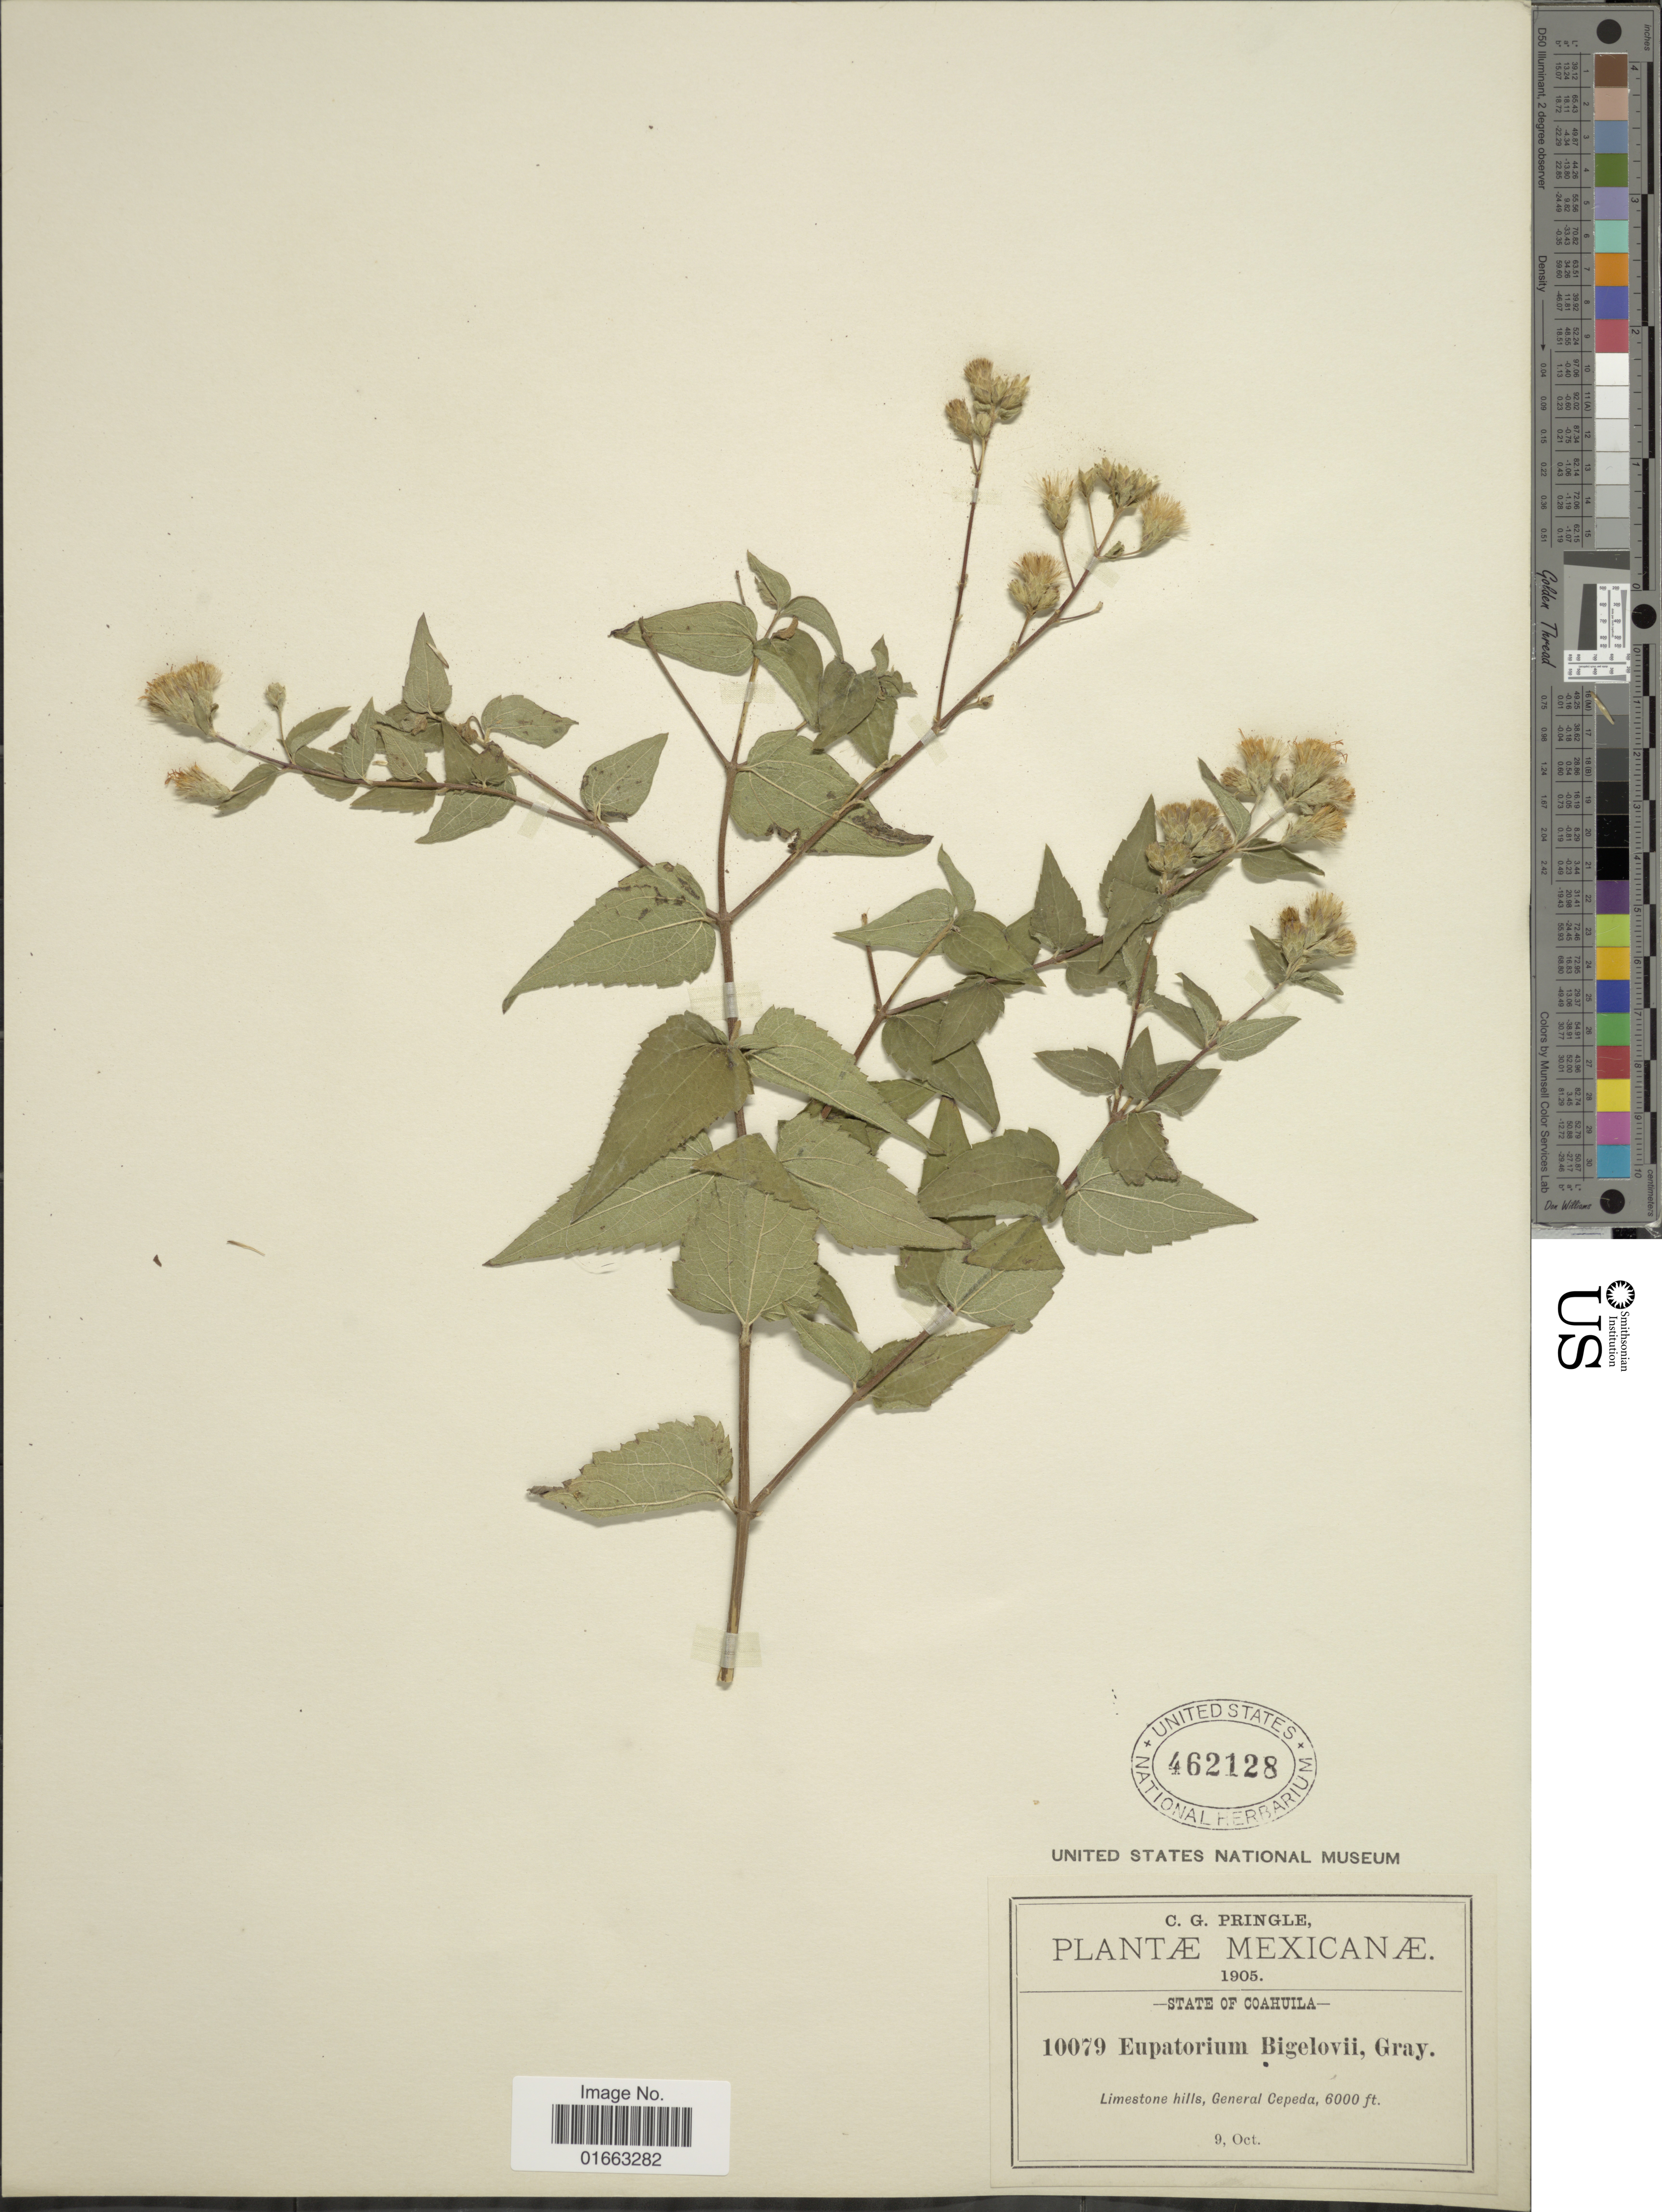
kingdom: Plantae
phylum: Tracheophyta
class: Magnoliopsida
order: Asterales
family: Asteraceae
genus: Viereckia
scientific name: Viereckia tamaulipasensis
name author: R.M. King & H. Rob.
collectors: C. G. Pringle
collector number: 10079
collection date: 1905-10-09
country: Mexico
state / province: Coahuila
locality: Limestone hills, General Cepeda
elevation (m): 1829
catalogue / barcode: US 462128